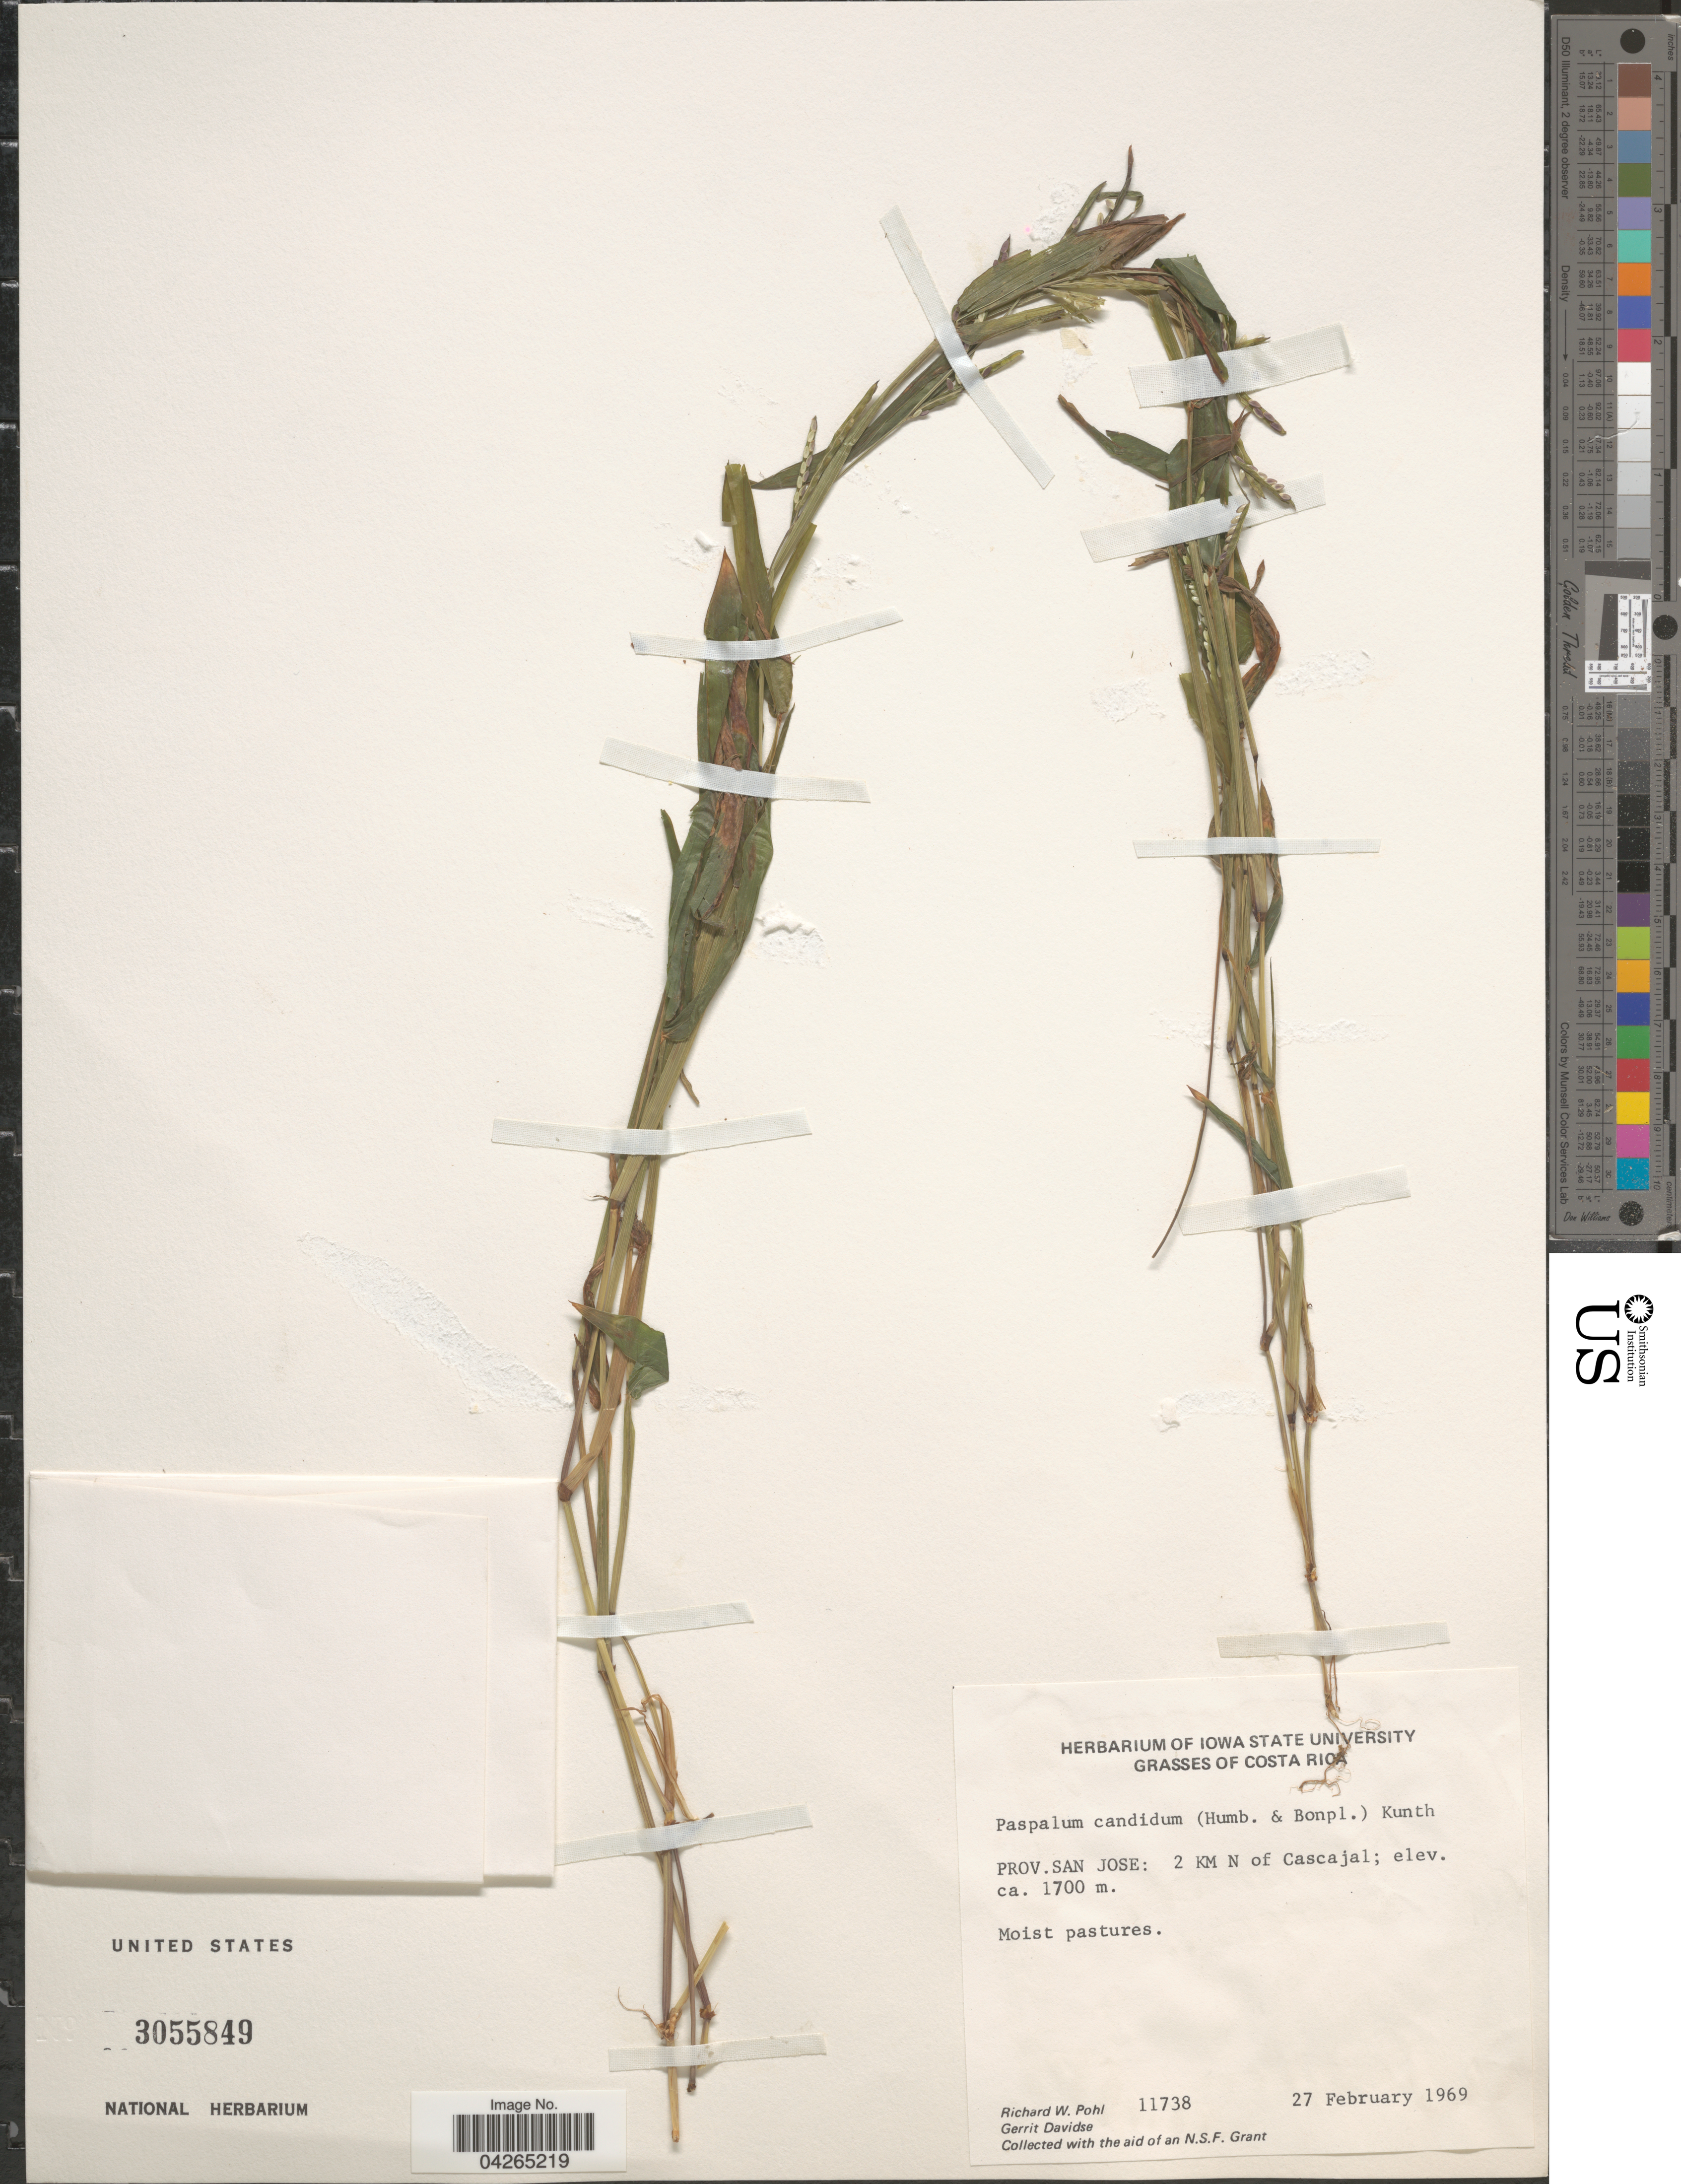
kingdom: Plantae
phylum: Tracheophyta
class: Liliopsida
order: Poales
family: Poaceae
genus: Paspalum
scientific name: Paspalum candidum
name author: (Humb. & Bonpl. ex Fleugge) Kunth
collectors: R. W. Pohl & G. Davidse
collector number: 11738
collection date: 1969-02-27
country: Costa Rica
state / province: San José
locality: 2 KM N of Cascajal.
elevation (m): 1700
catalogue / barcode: US 3055849